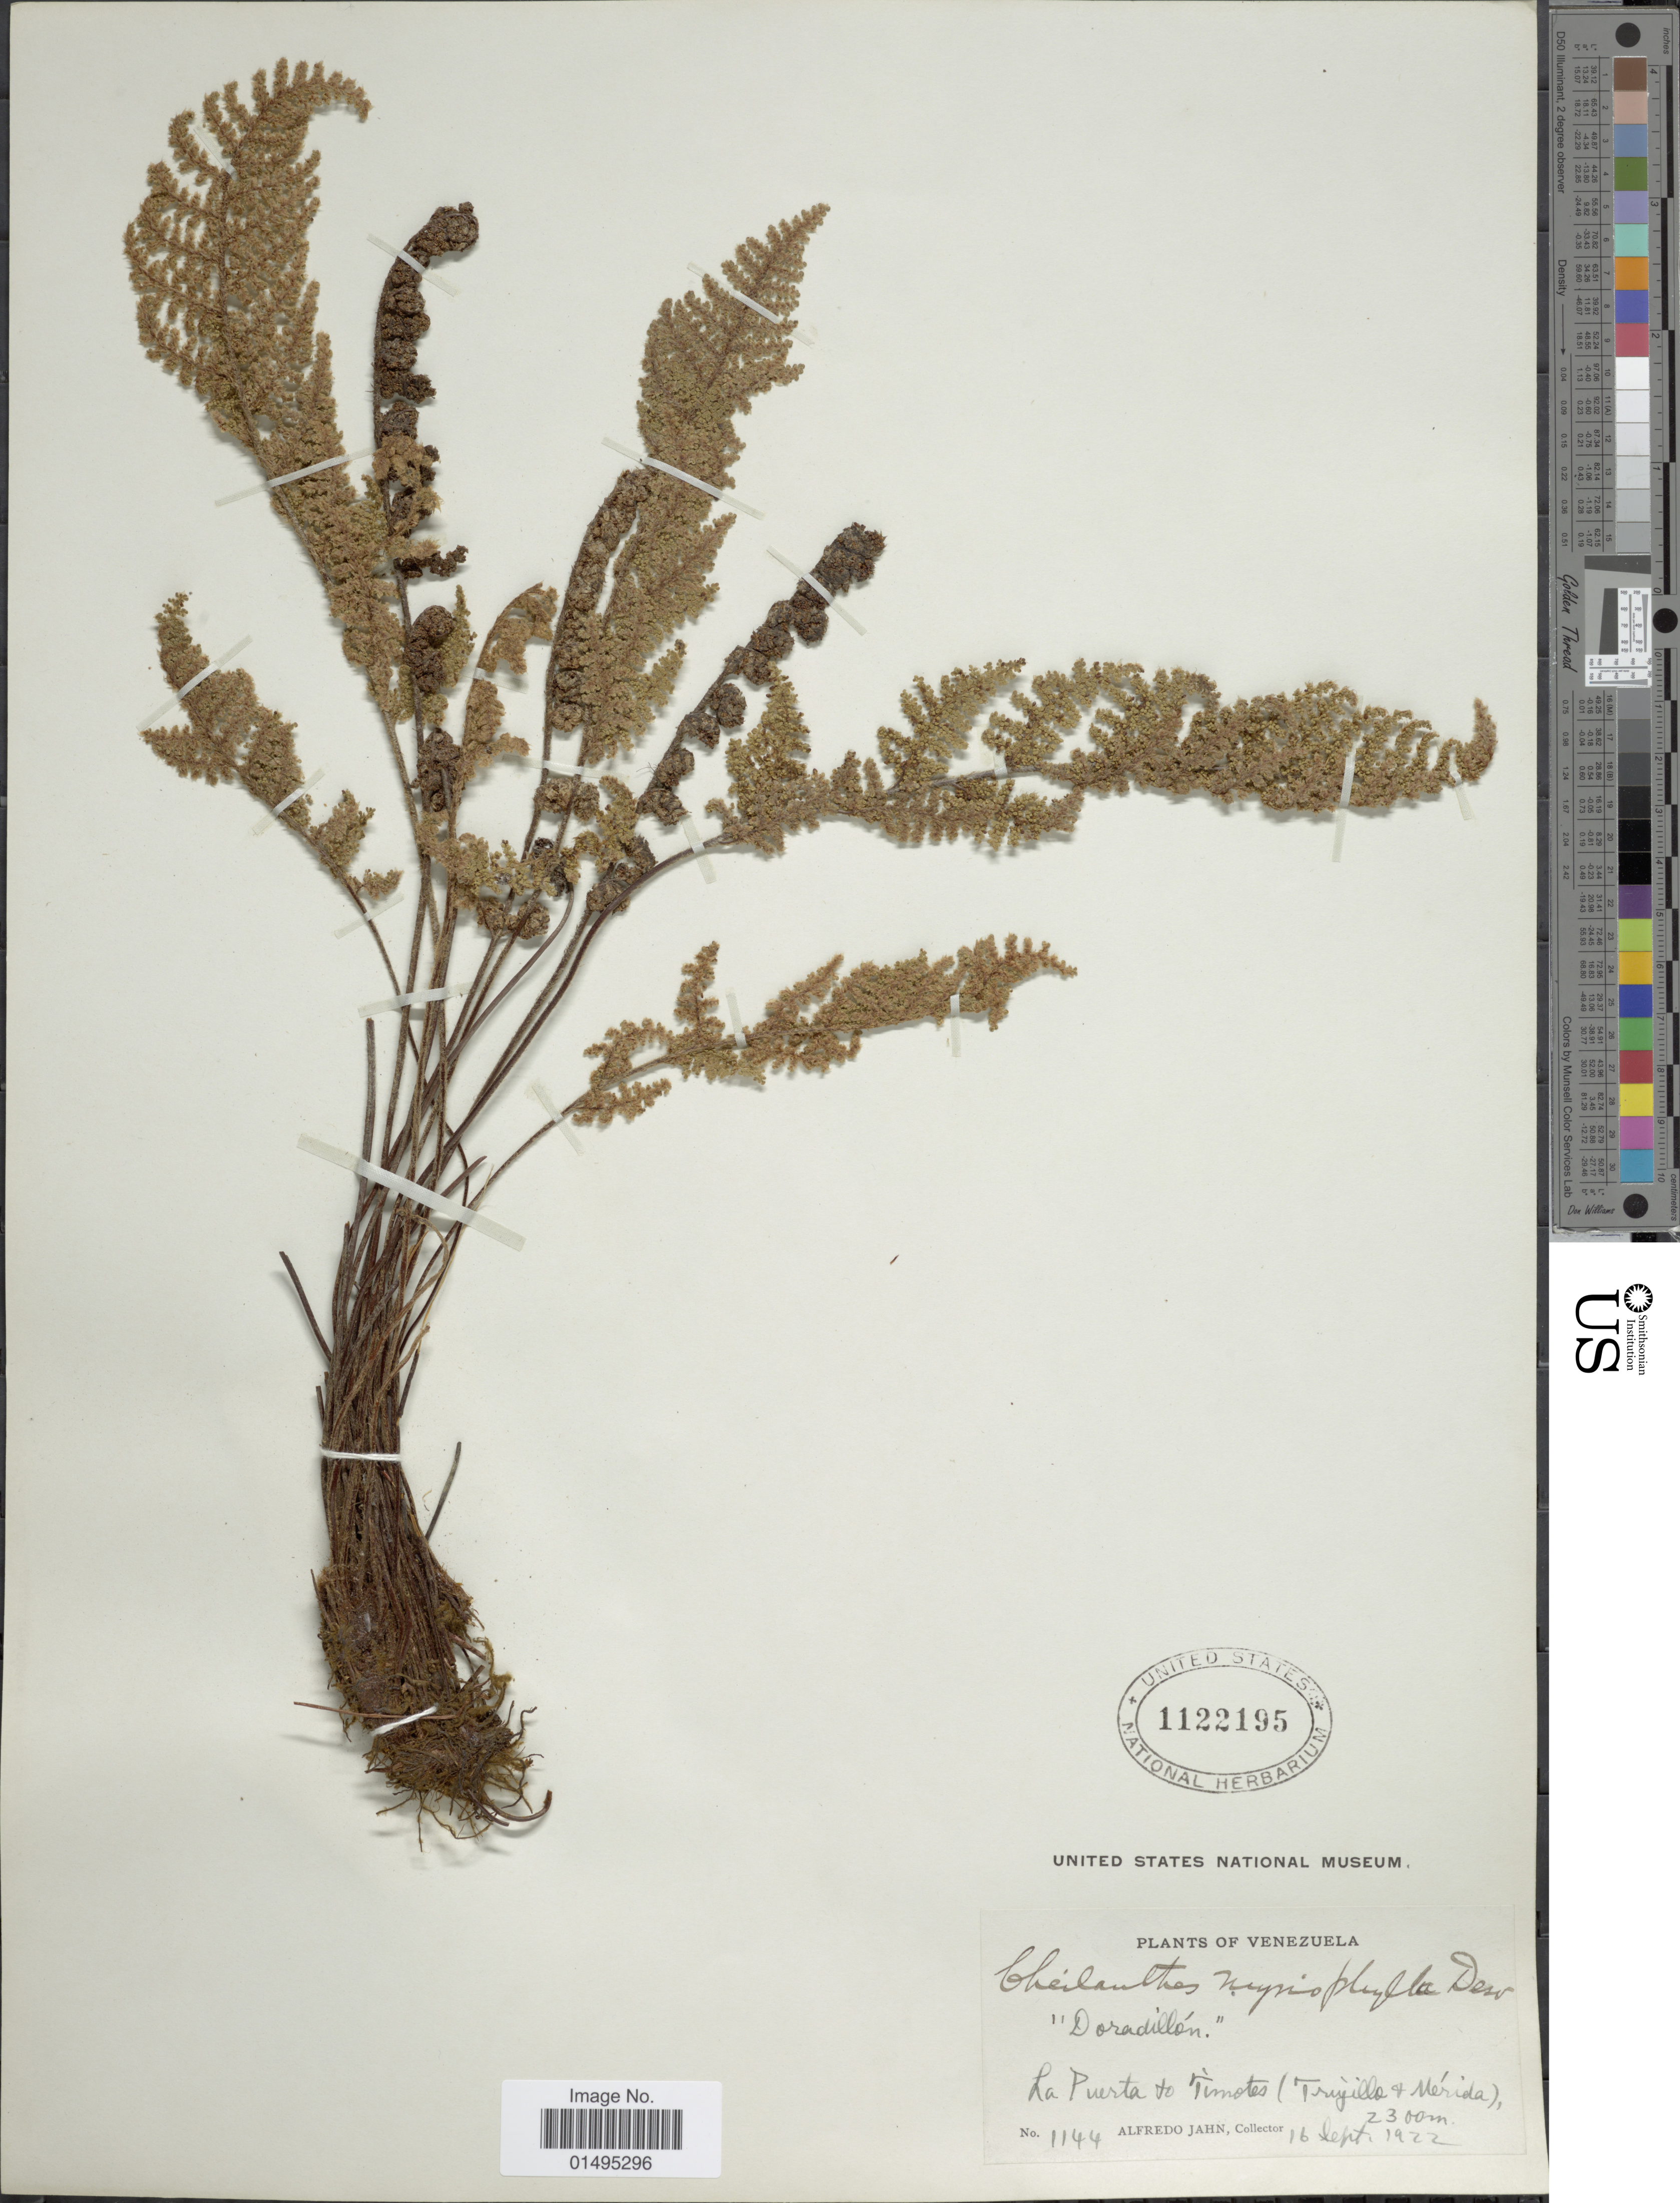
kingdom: Plantae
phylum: Tracheophyta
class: Polypodiopsida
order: Polypodiales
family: Pteridaceae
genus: Myriopteris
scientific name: Myriopteris myriophylla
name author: (Desv.) J. Sm.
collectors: A. Jahn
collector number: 1144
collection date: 1922-09-16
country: Venezuela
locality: Venezuela, la Puerta to Timotes (Trujillo y Merida)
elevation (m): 2300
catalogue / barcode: US 1122195